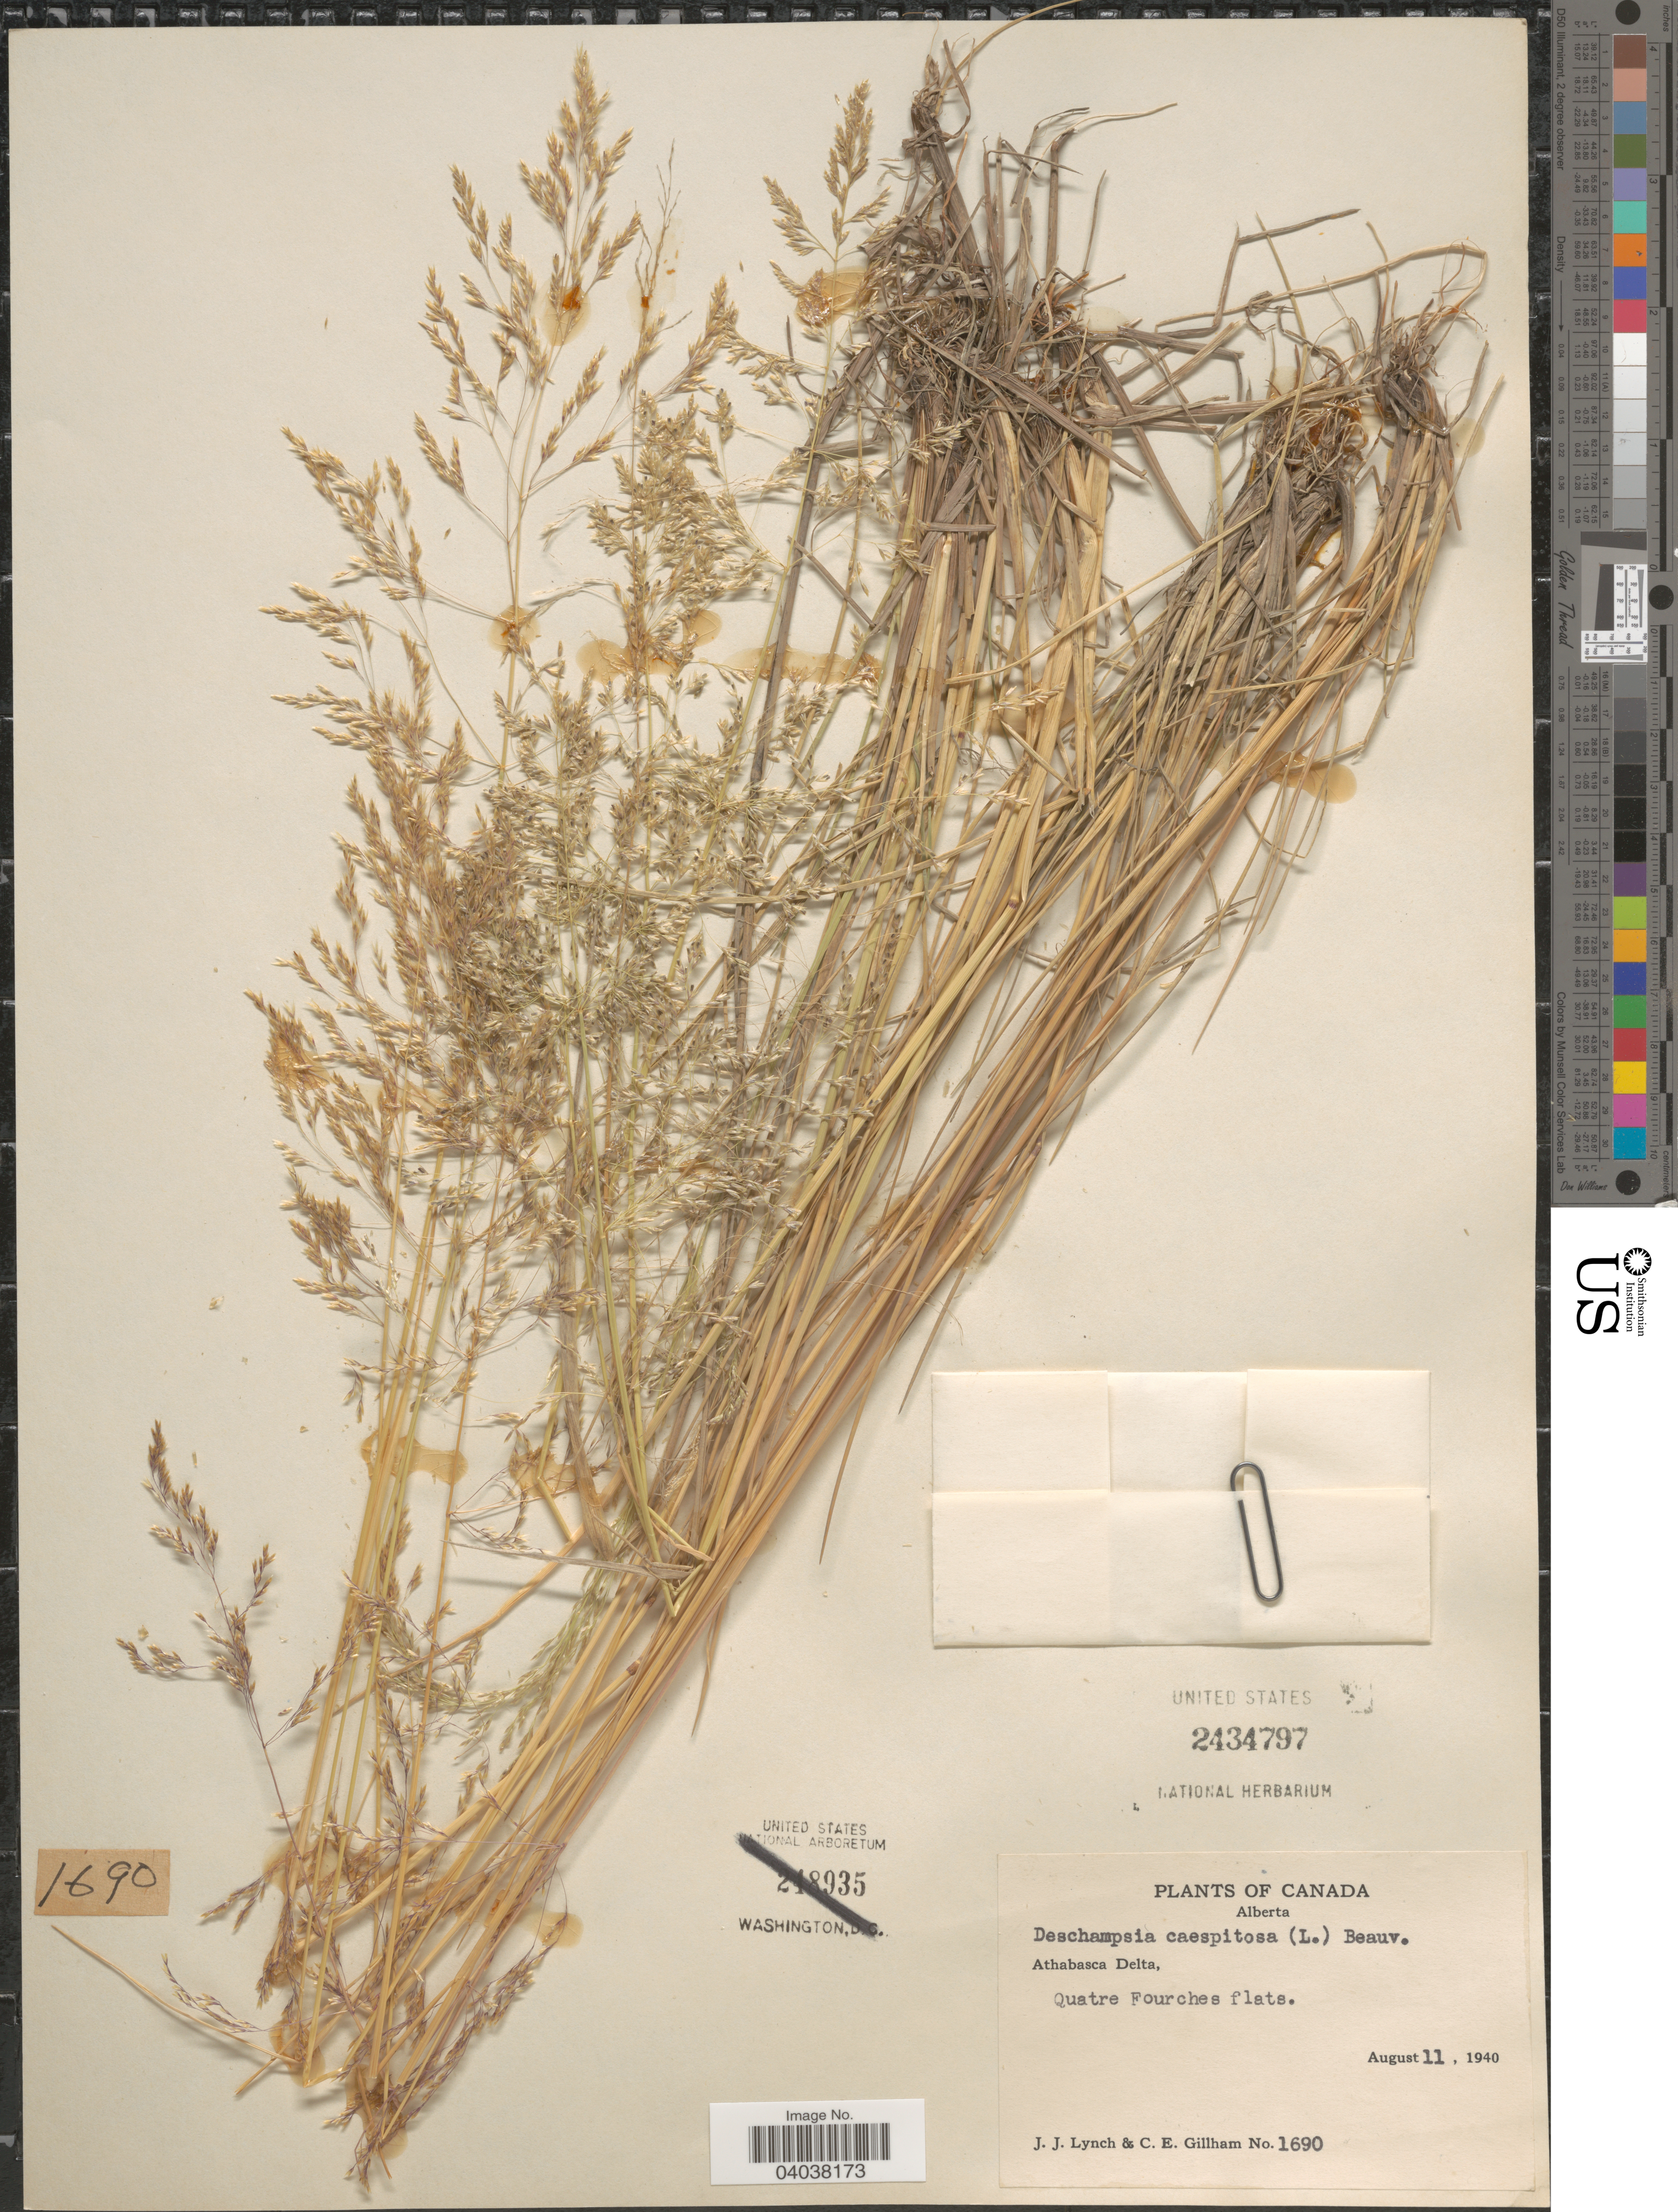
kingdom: Plantae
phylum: Tracheophyta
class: Liliopsida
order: Poales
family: Poaceae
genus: Deschampsia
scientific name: Deschampsia cespitosa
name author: (L.) P. Beauv.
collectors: J. Lynch & C. Gillham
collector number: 1690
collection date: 1940-08-11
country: Canada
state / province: Alberta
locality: Athabasca Delta, Quatre Fourches flats.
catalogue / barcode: US 2434797